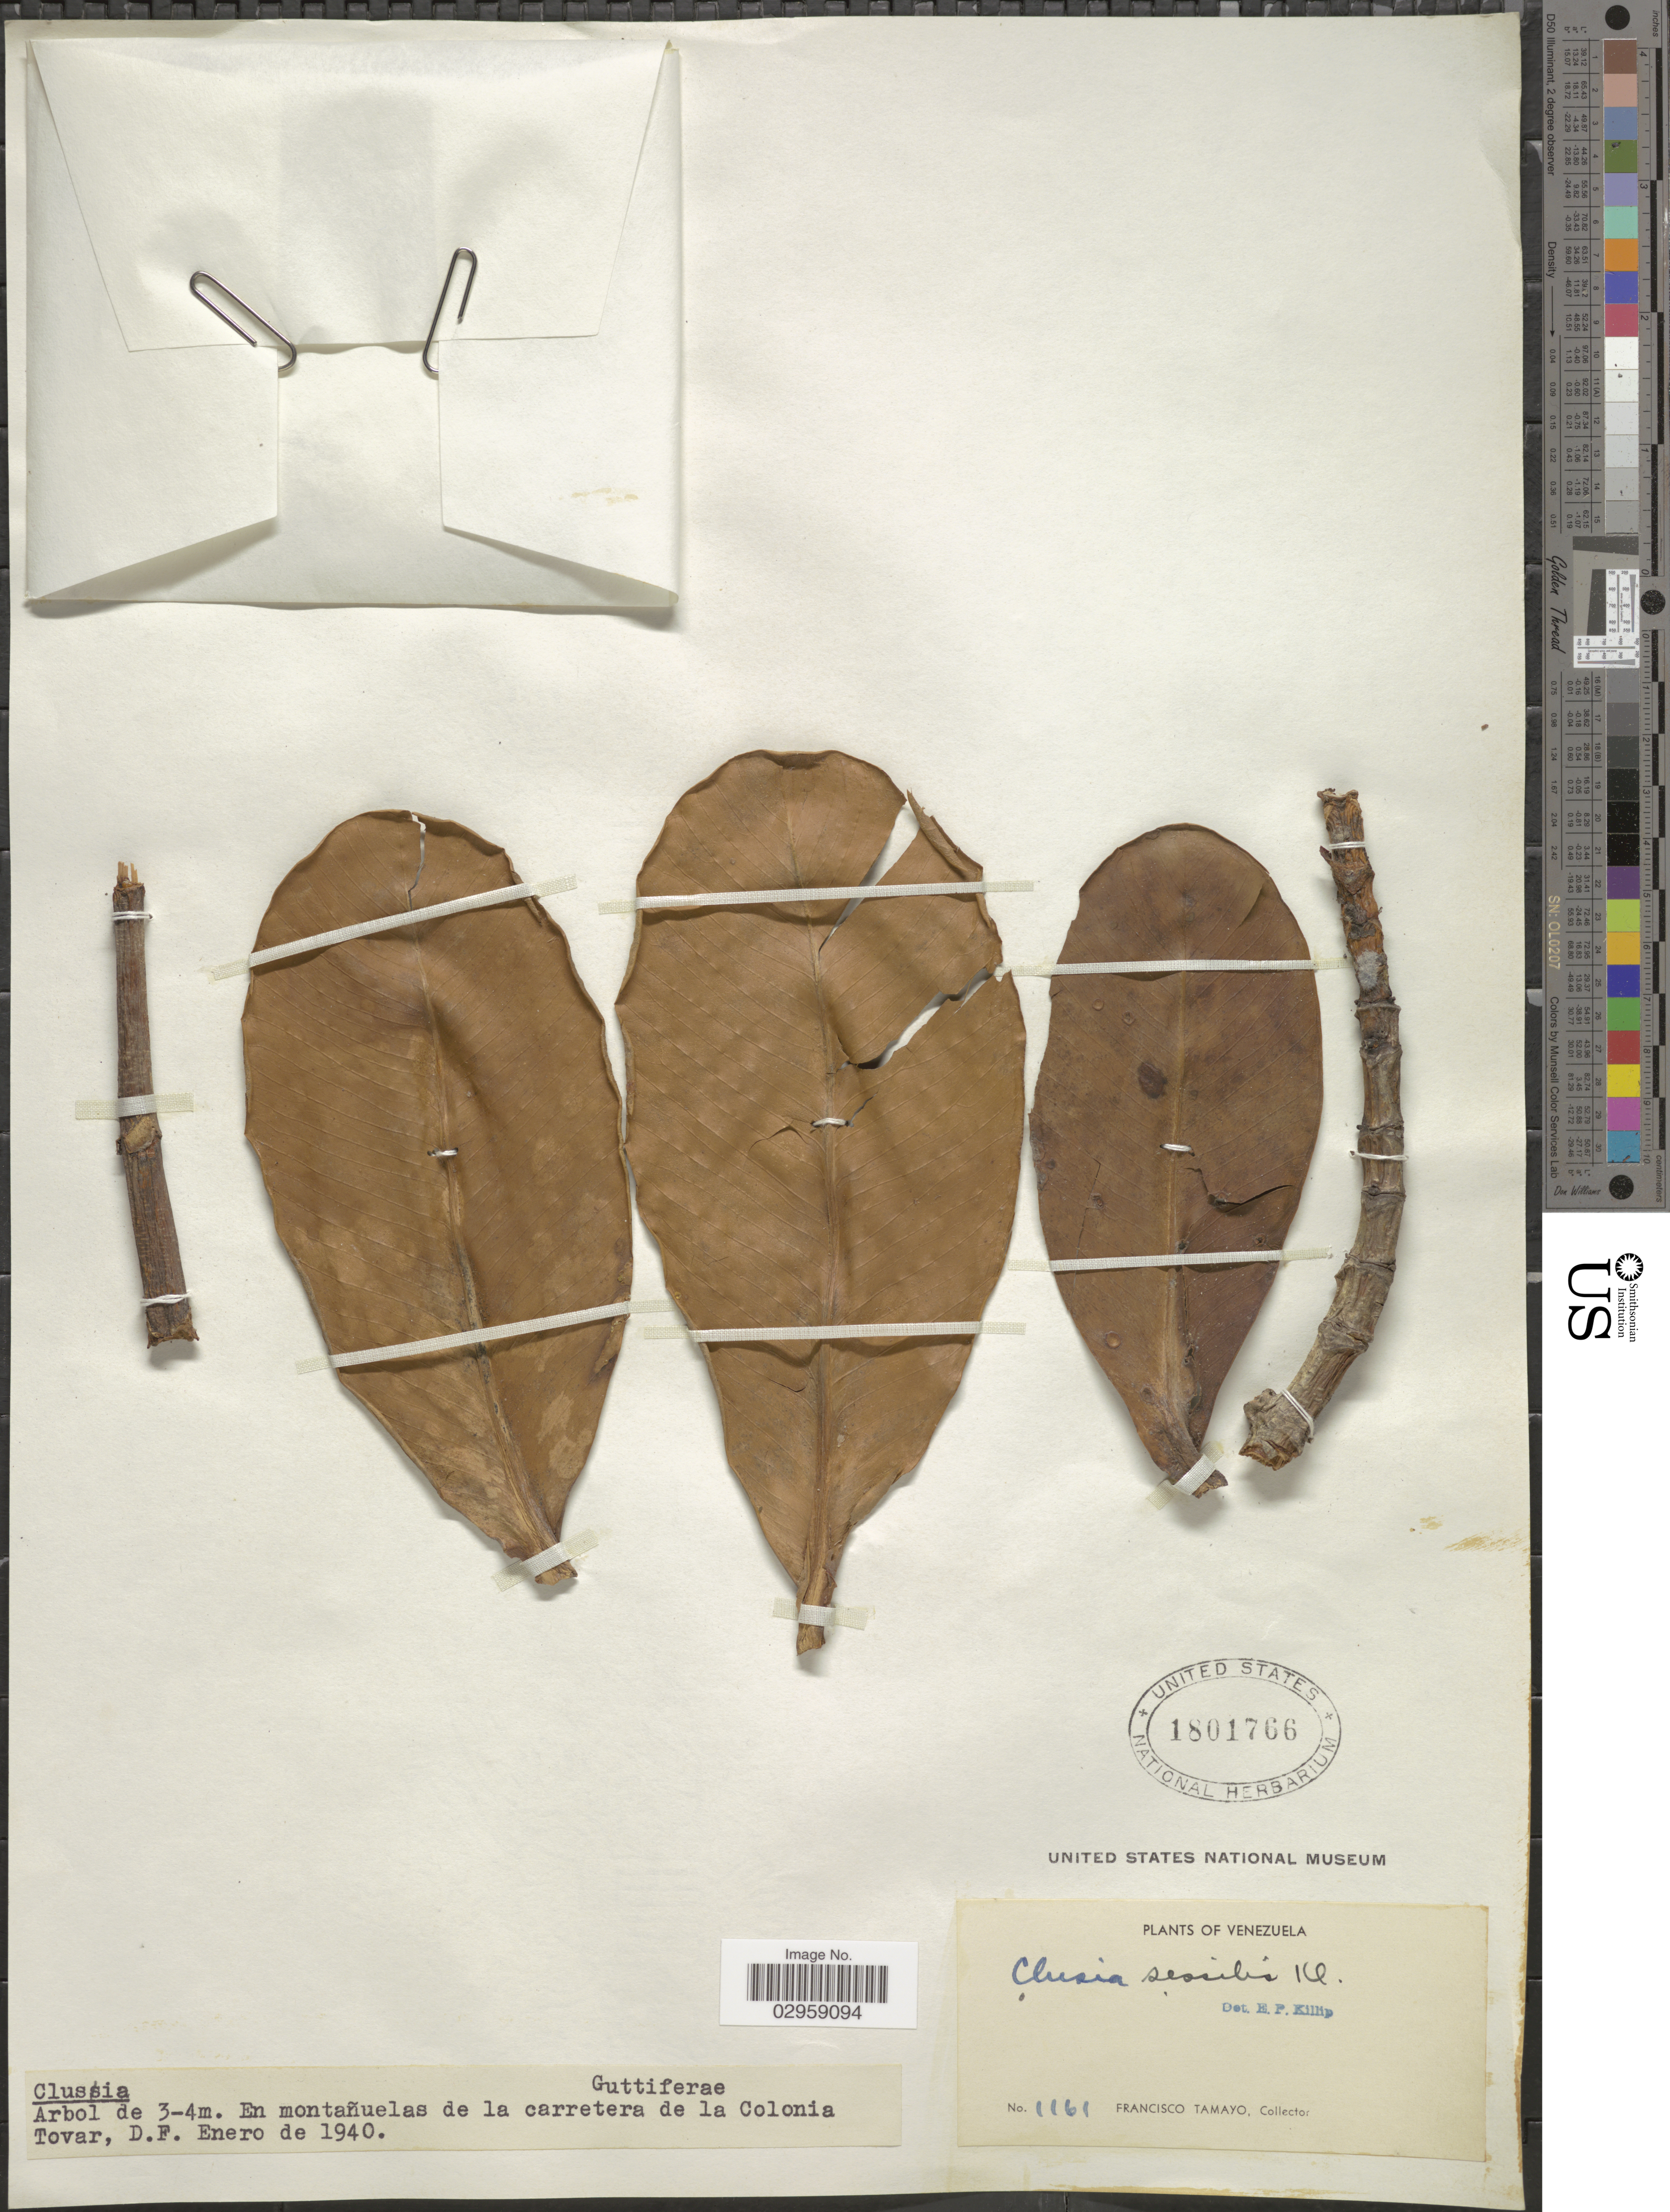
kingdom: Plantae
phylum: Tracheophyta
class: Magnoliopsida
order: Malpighiales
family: Clusiaceae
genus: Clusia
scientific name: Clusia alata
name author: Triana & Planch.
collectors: F. Tamayo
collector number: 1161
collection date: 1940-01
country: Venezuela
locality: En montañuelas de la carretera de la Colonia Tovar, D.F.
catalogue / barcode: US 1801766